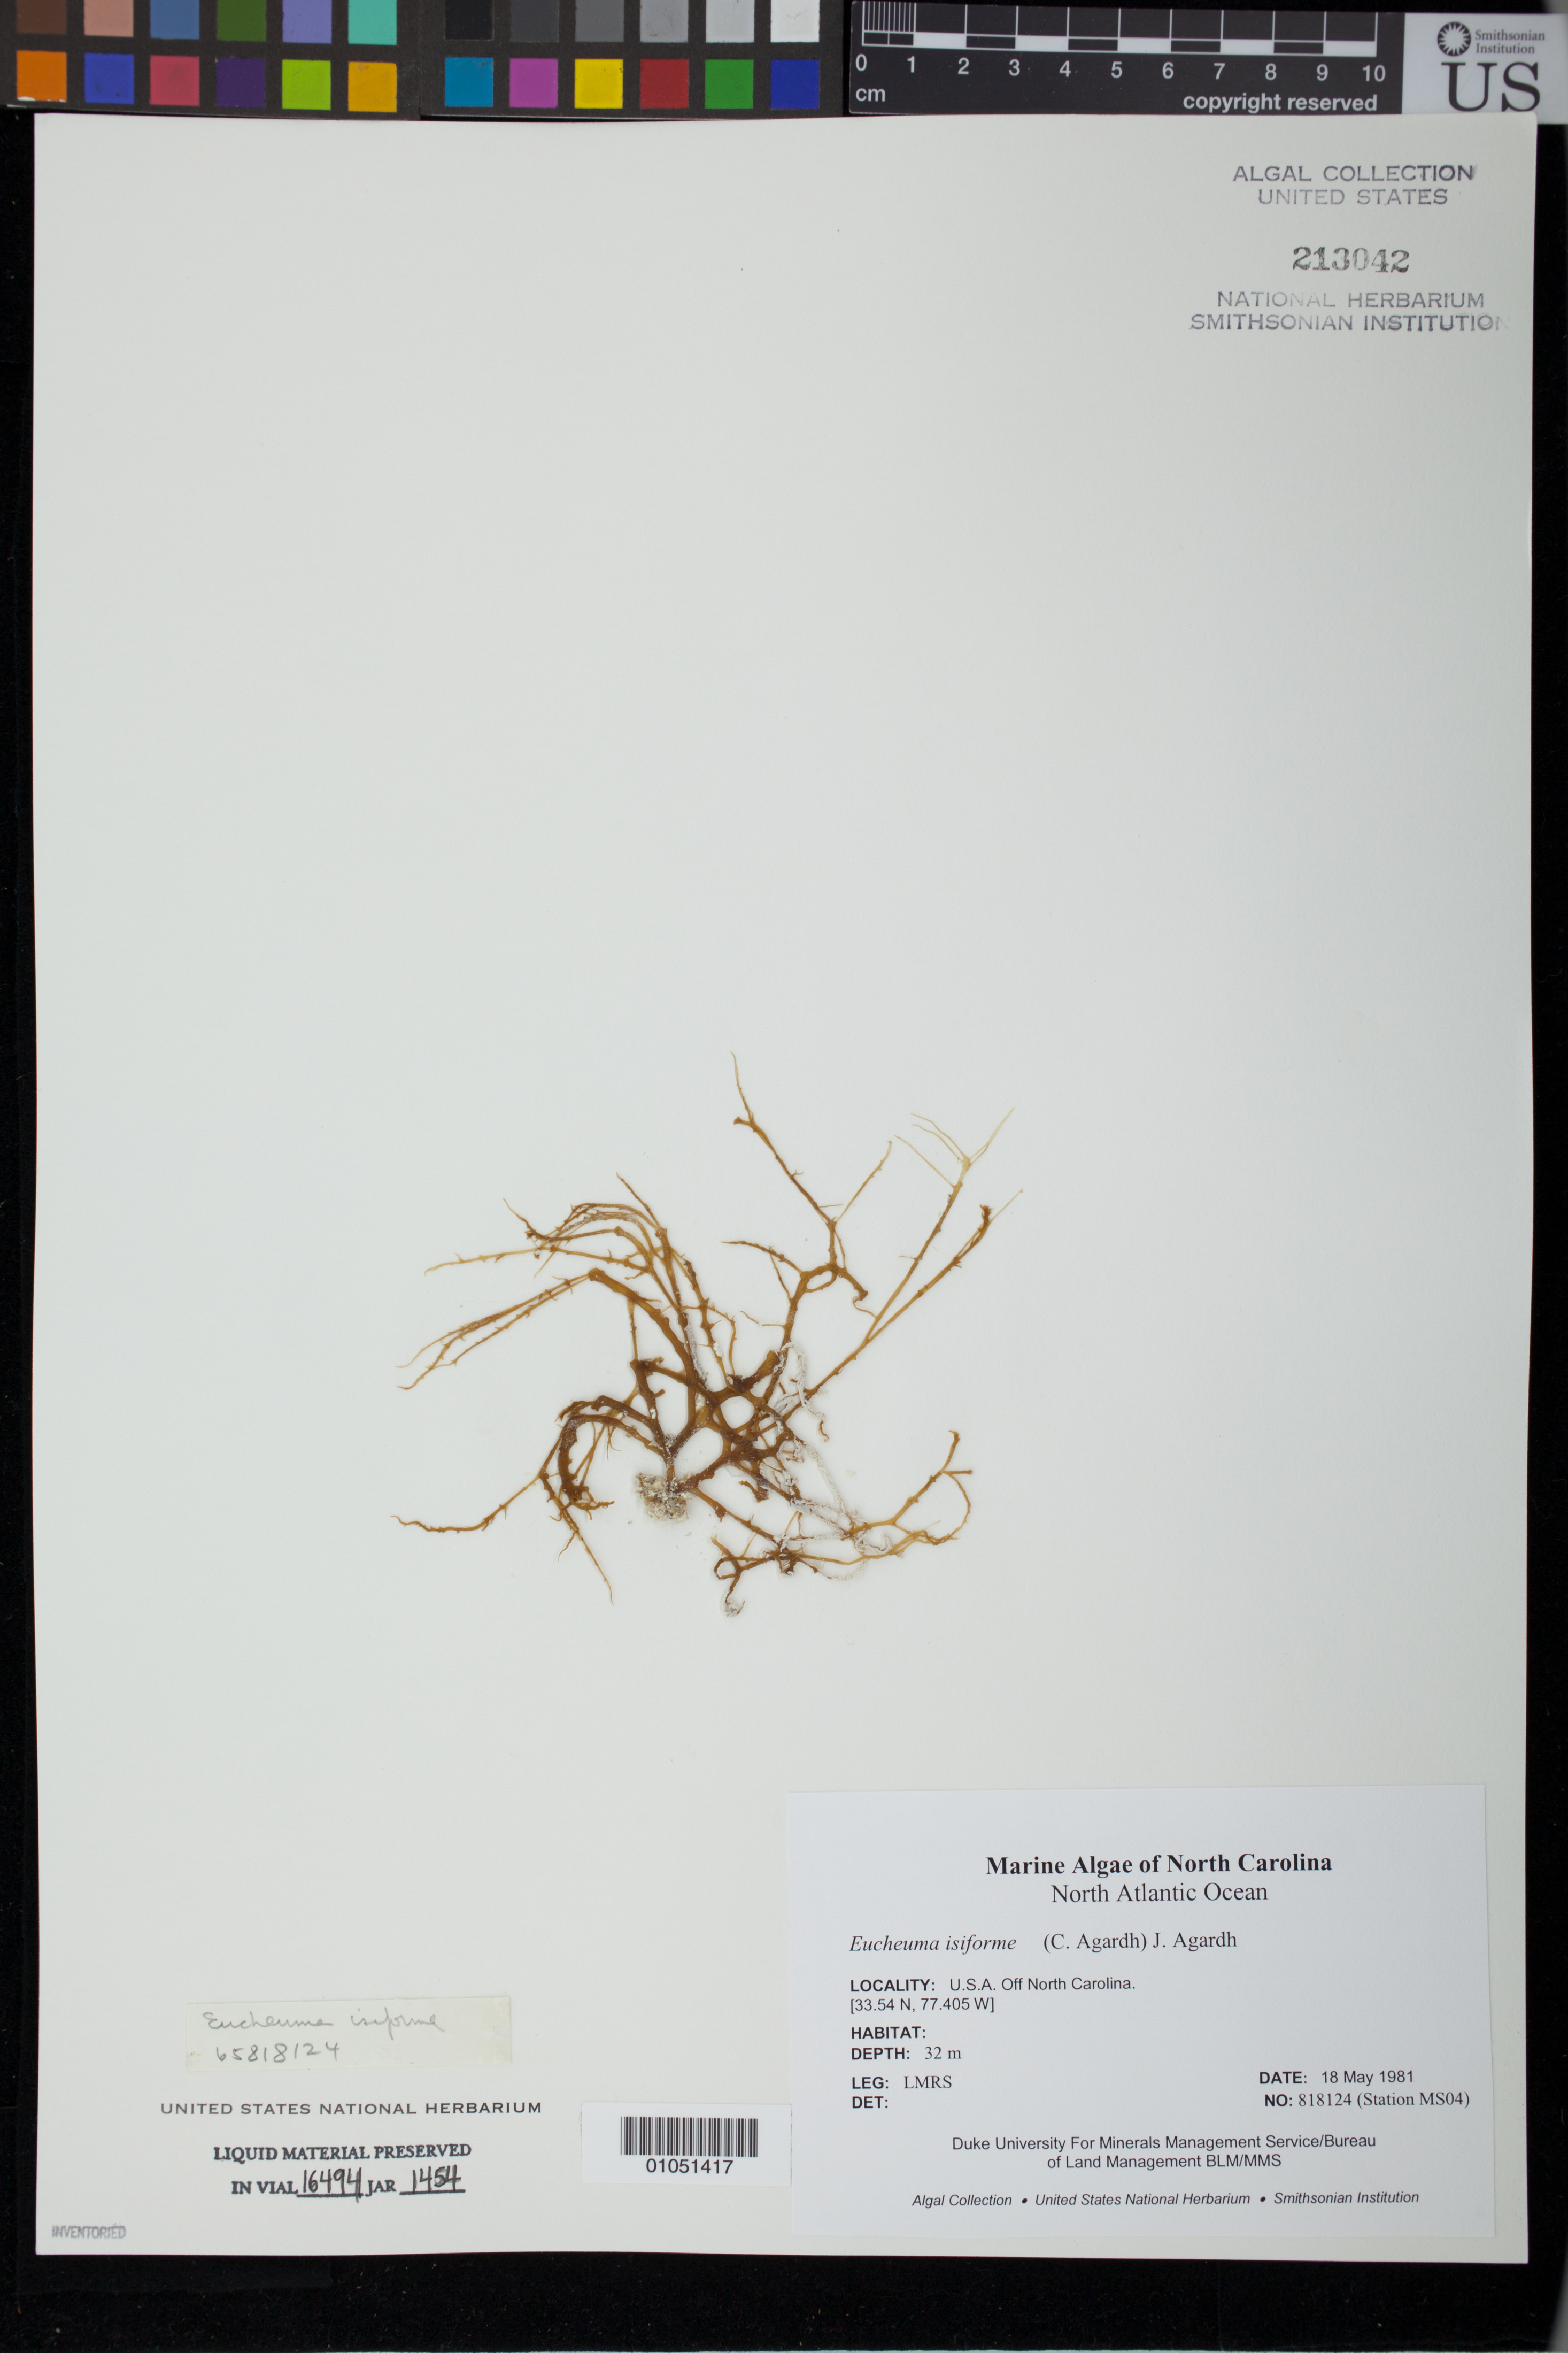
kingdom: Plantae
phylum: Rhodophyta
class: Florideophyceae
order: Gigartinales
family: Solieriaceae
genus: Eucheumatopsis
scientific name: Eucheumatopsis isiformis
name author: (C. Agardh) M.L. Núñez-Resendiz et al.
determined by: Algae name updating Project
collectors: LMRS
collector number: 818124 (Station MS04)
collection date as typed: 18 May 1981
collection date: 1981-05-18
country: United States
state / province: North Carolina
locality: North Atlantic Ocean off North Carolina coast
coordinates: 33.54 N, 77.405 W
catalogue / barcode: US 213042